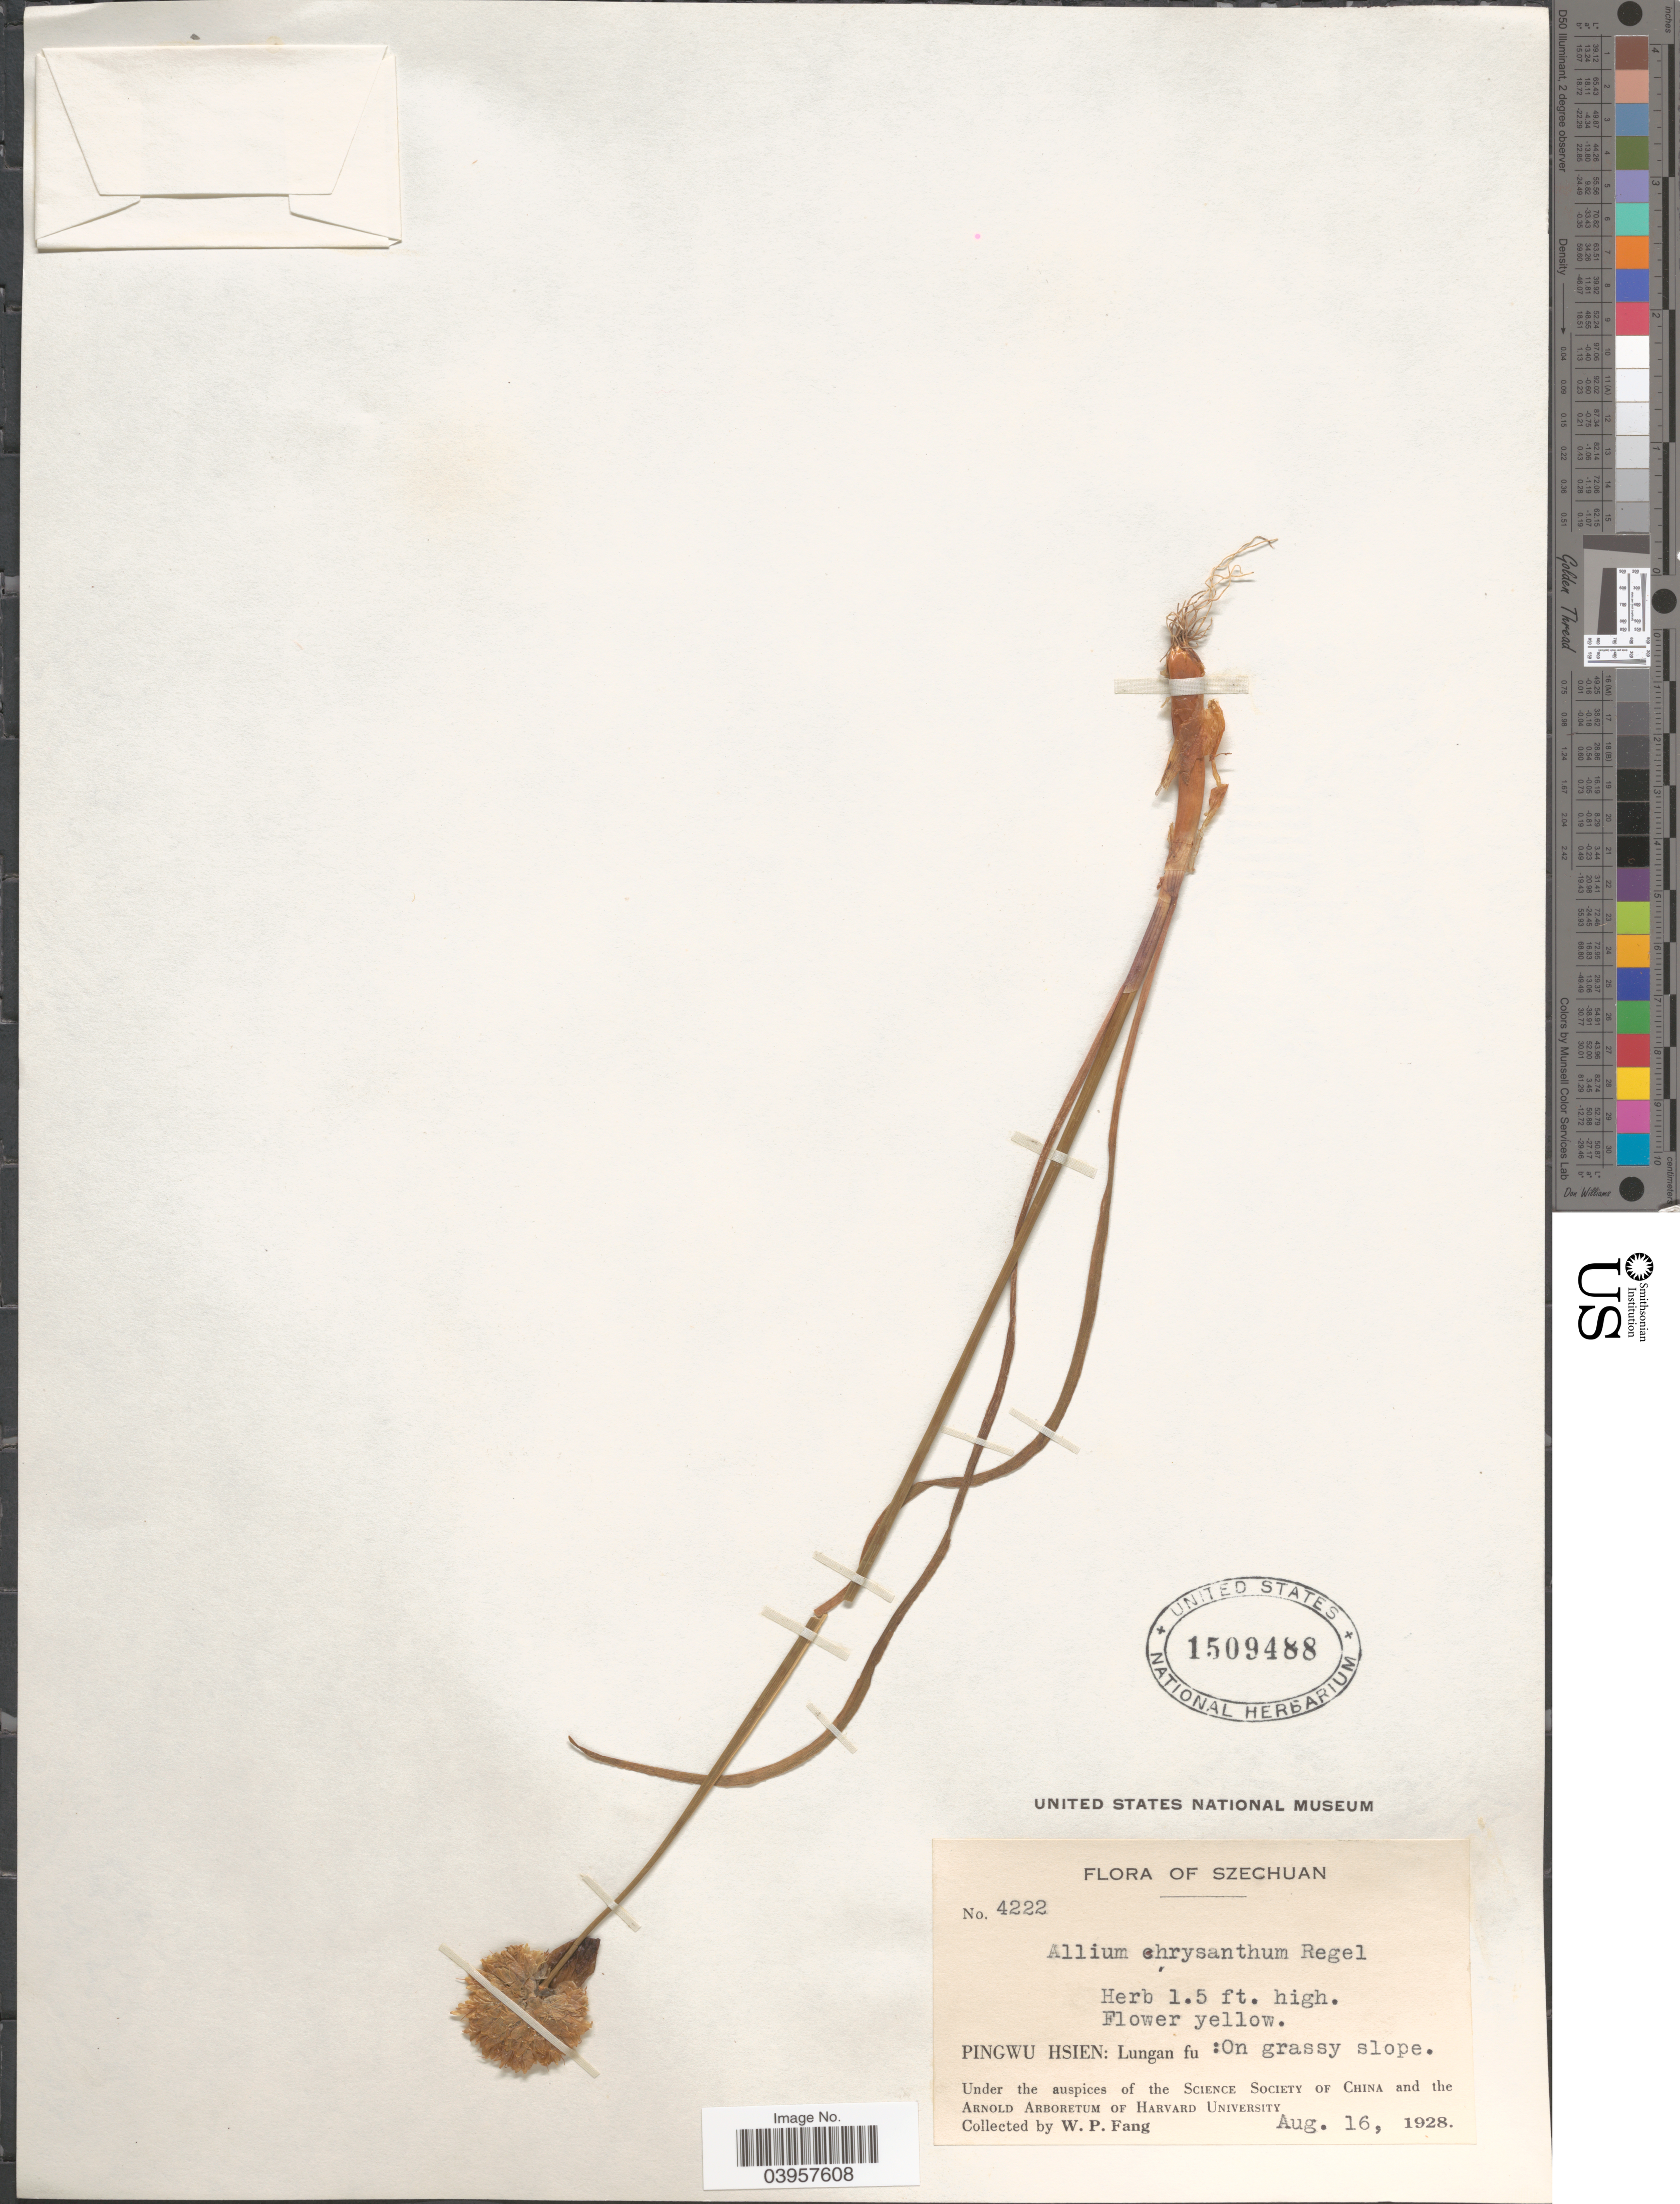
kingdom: Plantae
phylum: Tracheophyta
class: Liliopsida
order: Asparagales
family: Amaryllidaceae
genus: Allium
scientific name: Allium chrysantherum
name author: Boiss. & Reut.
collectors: W. P. Fang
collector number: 4222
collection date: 1928-08-16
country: China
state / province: Sichuan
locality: Szechuan. Pingwu Hsien: Lungan fu: On grassy slope.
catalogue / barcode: US 1509488